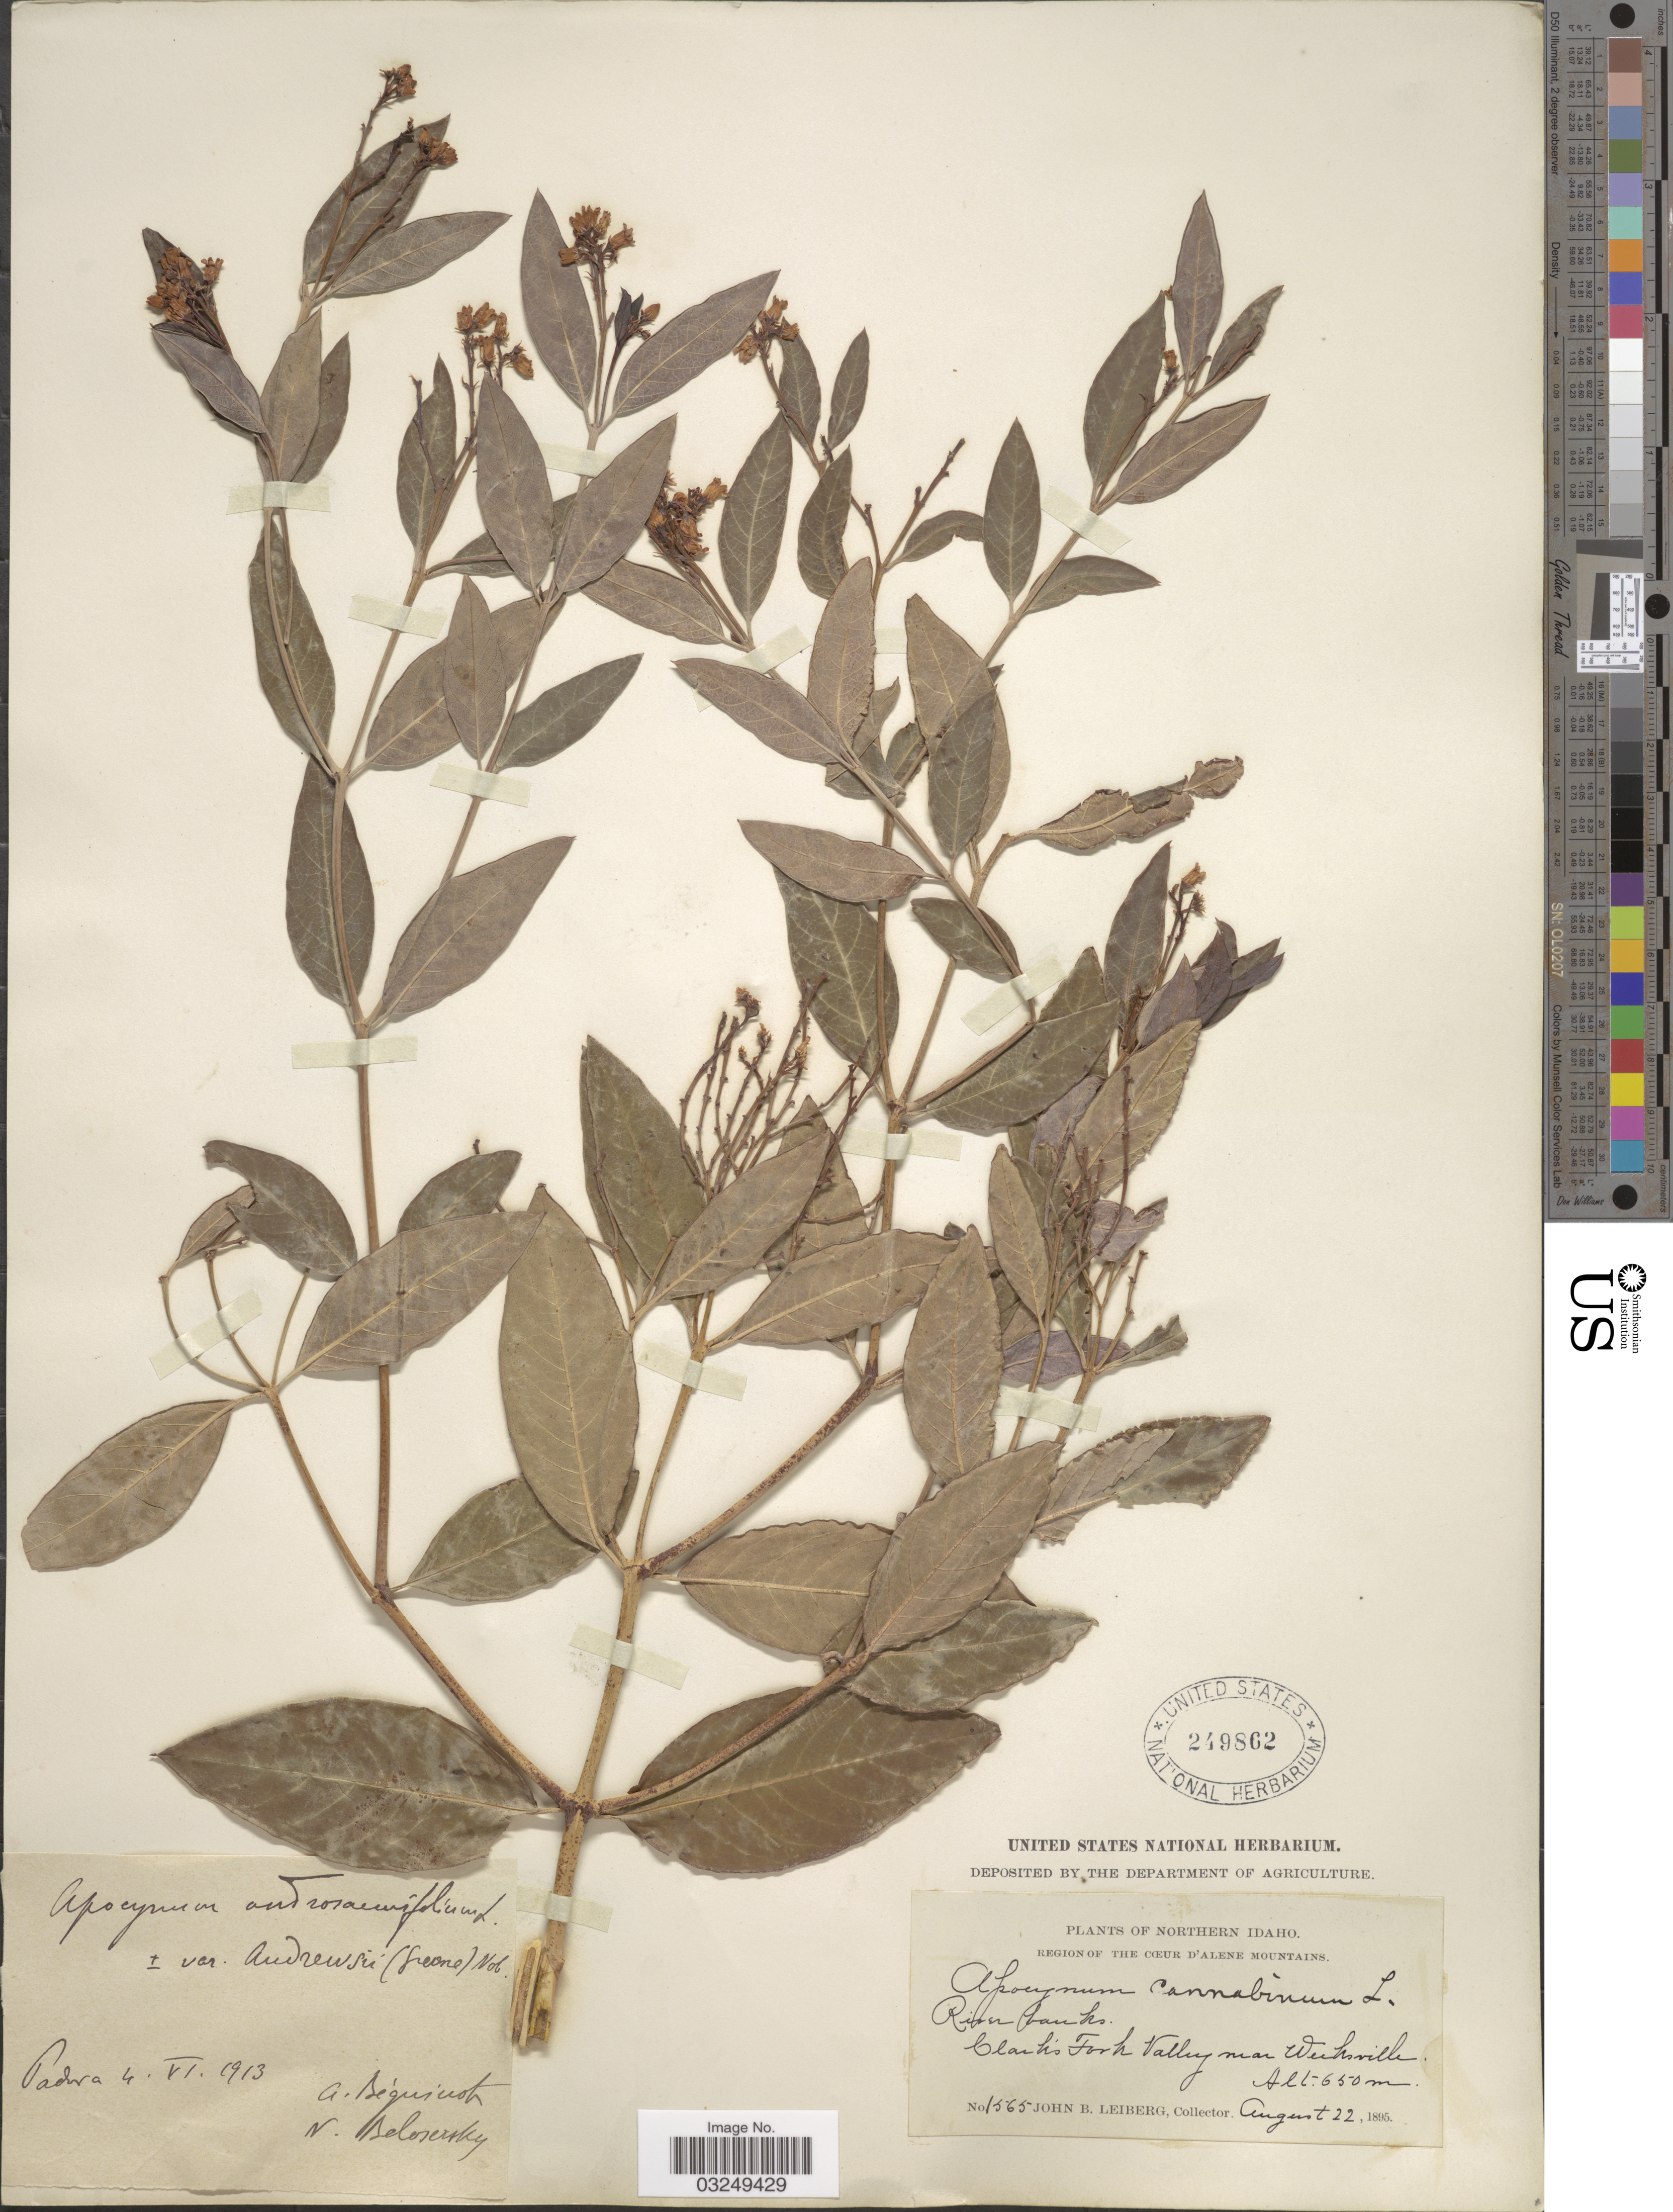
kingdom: Plantae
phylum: Tracheophyta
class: Magnoliopsida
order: Gentianales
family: Apocynaceae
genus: Apocynum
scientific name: Apocynum andrewsii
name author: Greene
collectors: J. B. Leiberg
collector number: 1565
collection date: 1895-08-22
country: United States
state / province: Idaho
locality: Northern Idaho. Region of the cœur D'Alene Mountains. River banks. Clark's Fork Valley near Weeksville.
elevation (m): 650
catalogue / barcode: US 249862